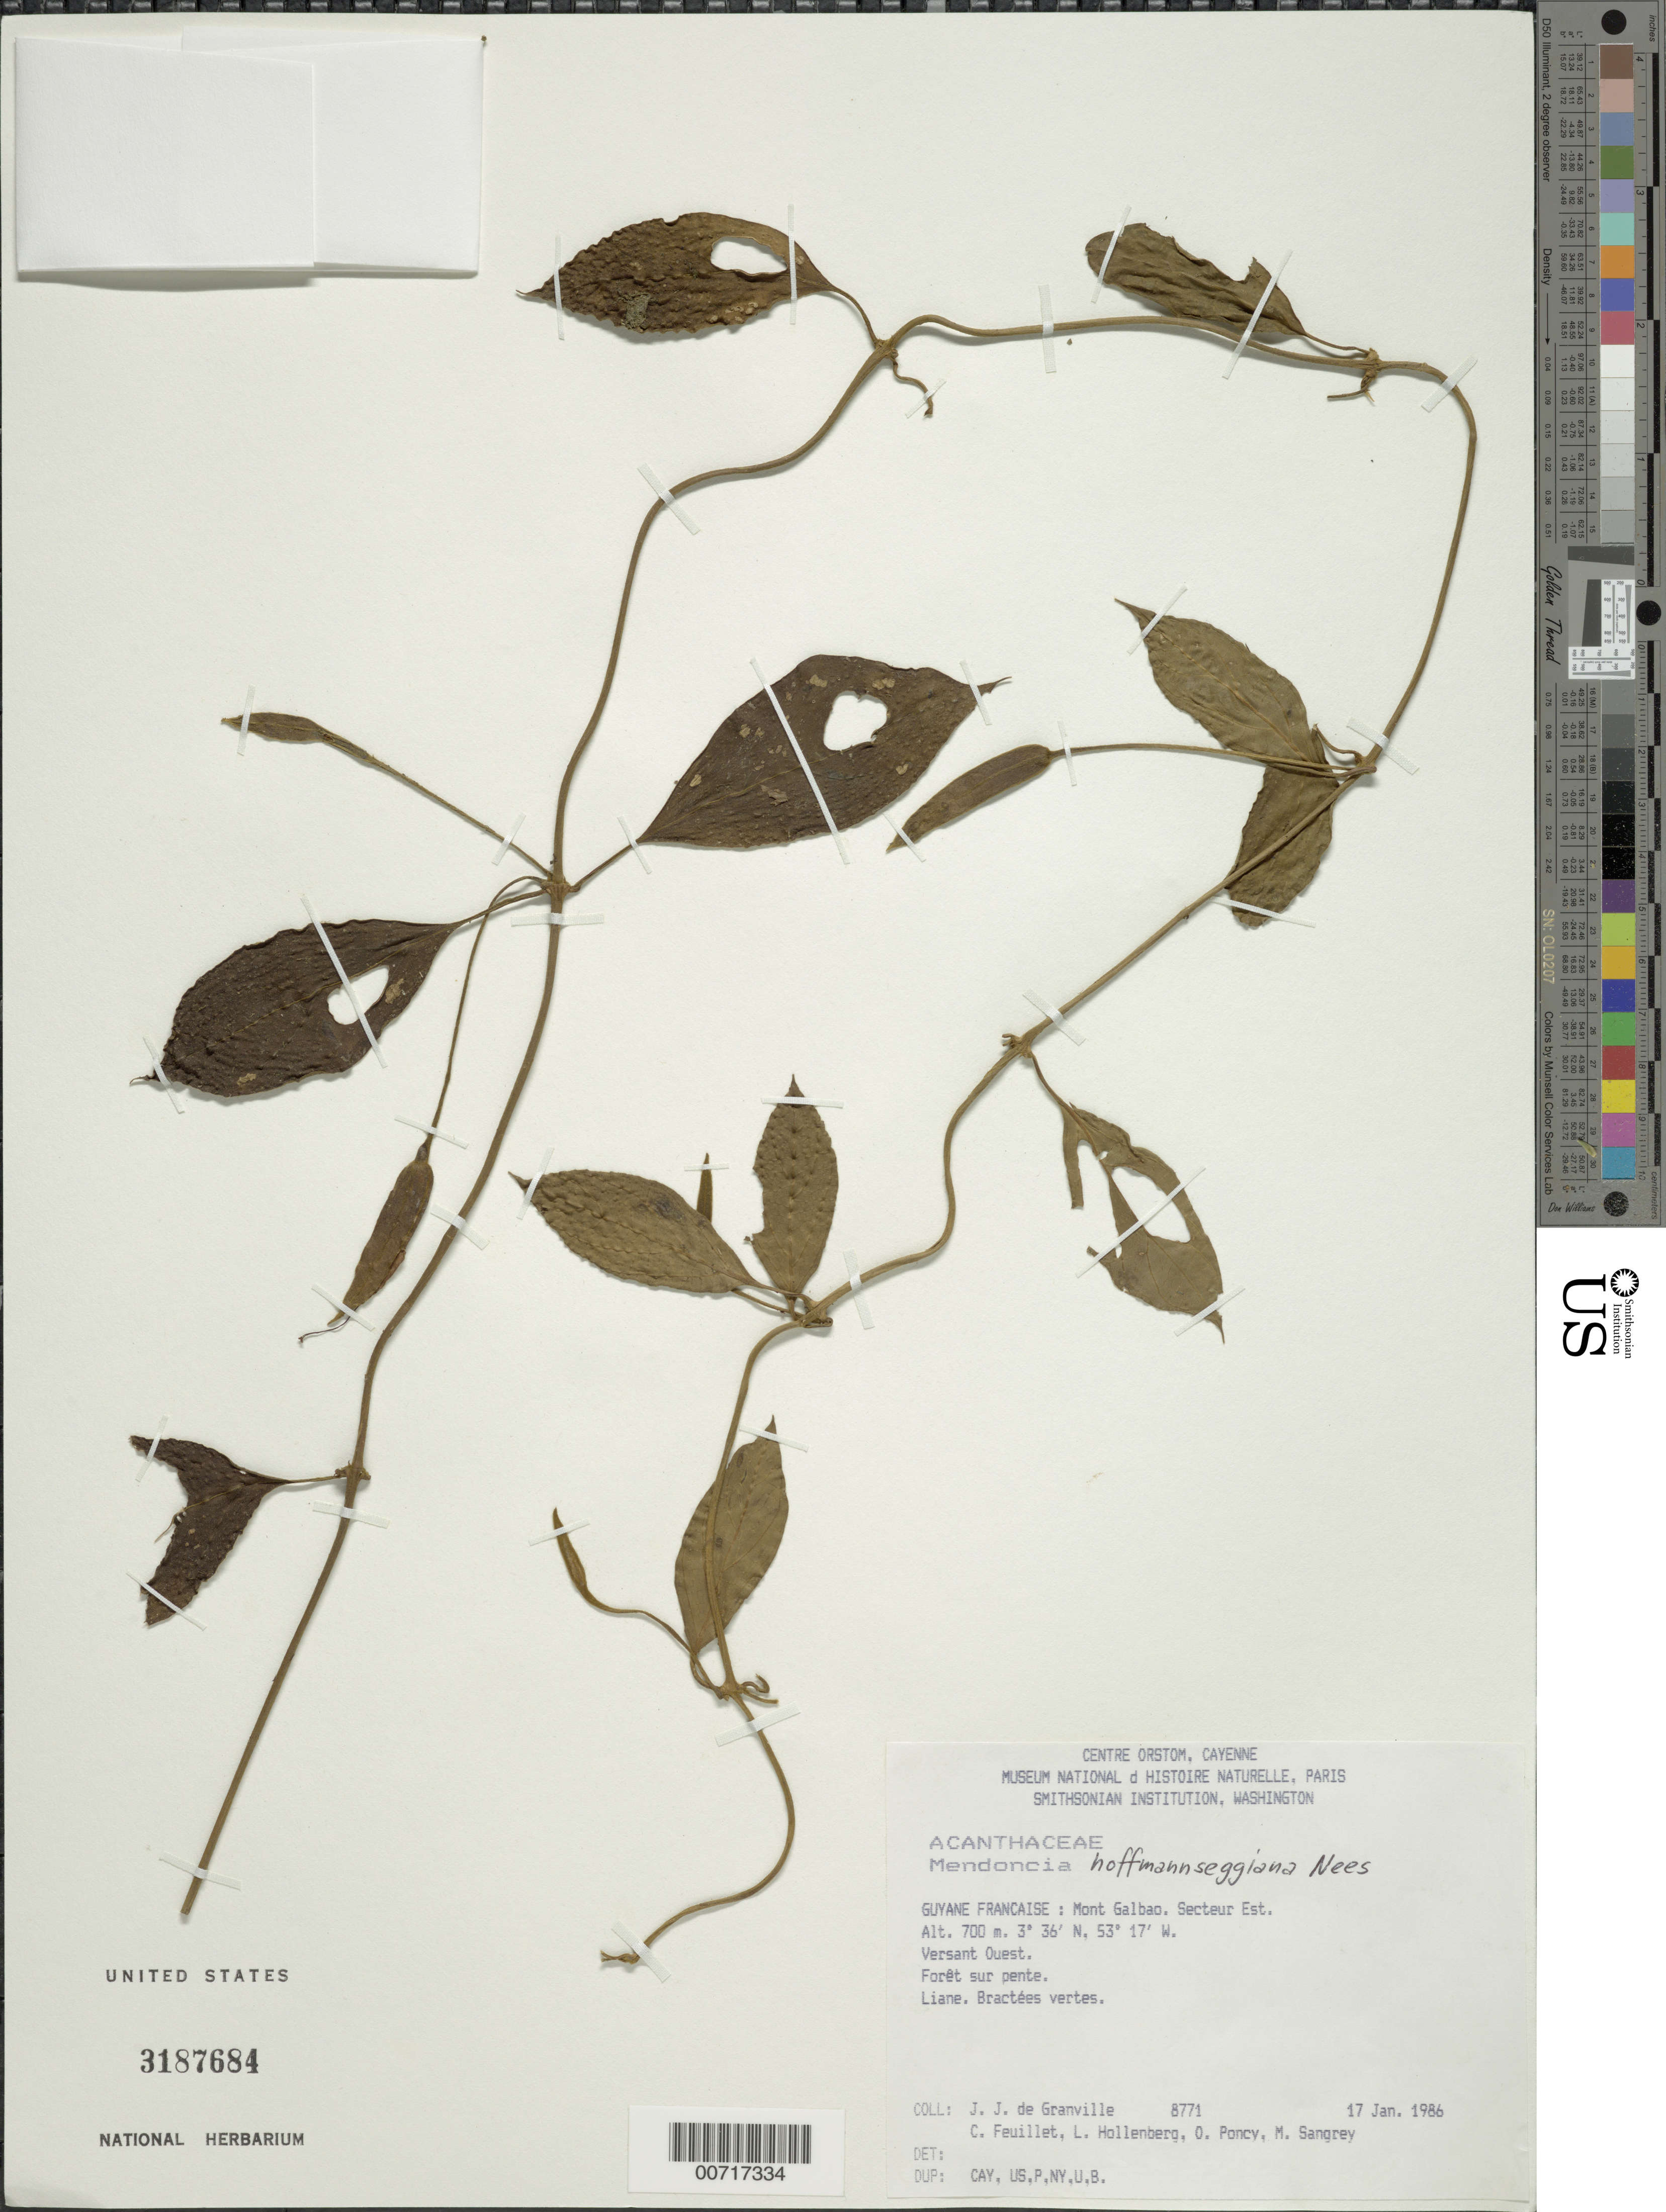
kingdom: Plantae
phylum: Tracheophyta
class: Magnoliopsida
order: Lamiales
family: Acanthaceae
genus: Mendoncia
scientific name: Mendoncia hoffmannseggiana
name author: Nees in DC.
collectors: J.-J. de Granville, C. Feuillet, L. Hollenberg, O. Poncy & M. S. Sangrey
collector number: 8771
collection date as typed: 17-Jan-86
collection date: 1986-01-17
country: French Guiana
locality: Mont Galbao. Secteur Est. Versant Ouest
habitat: Forêt sur pente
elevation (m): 700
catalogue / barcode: US 3187684